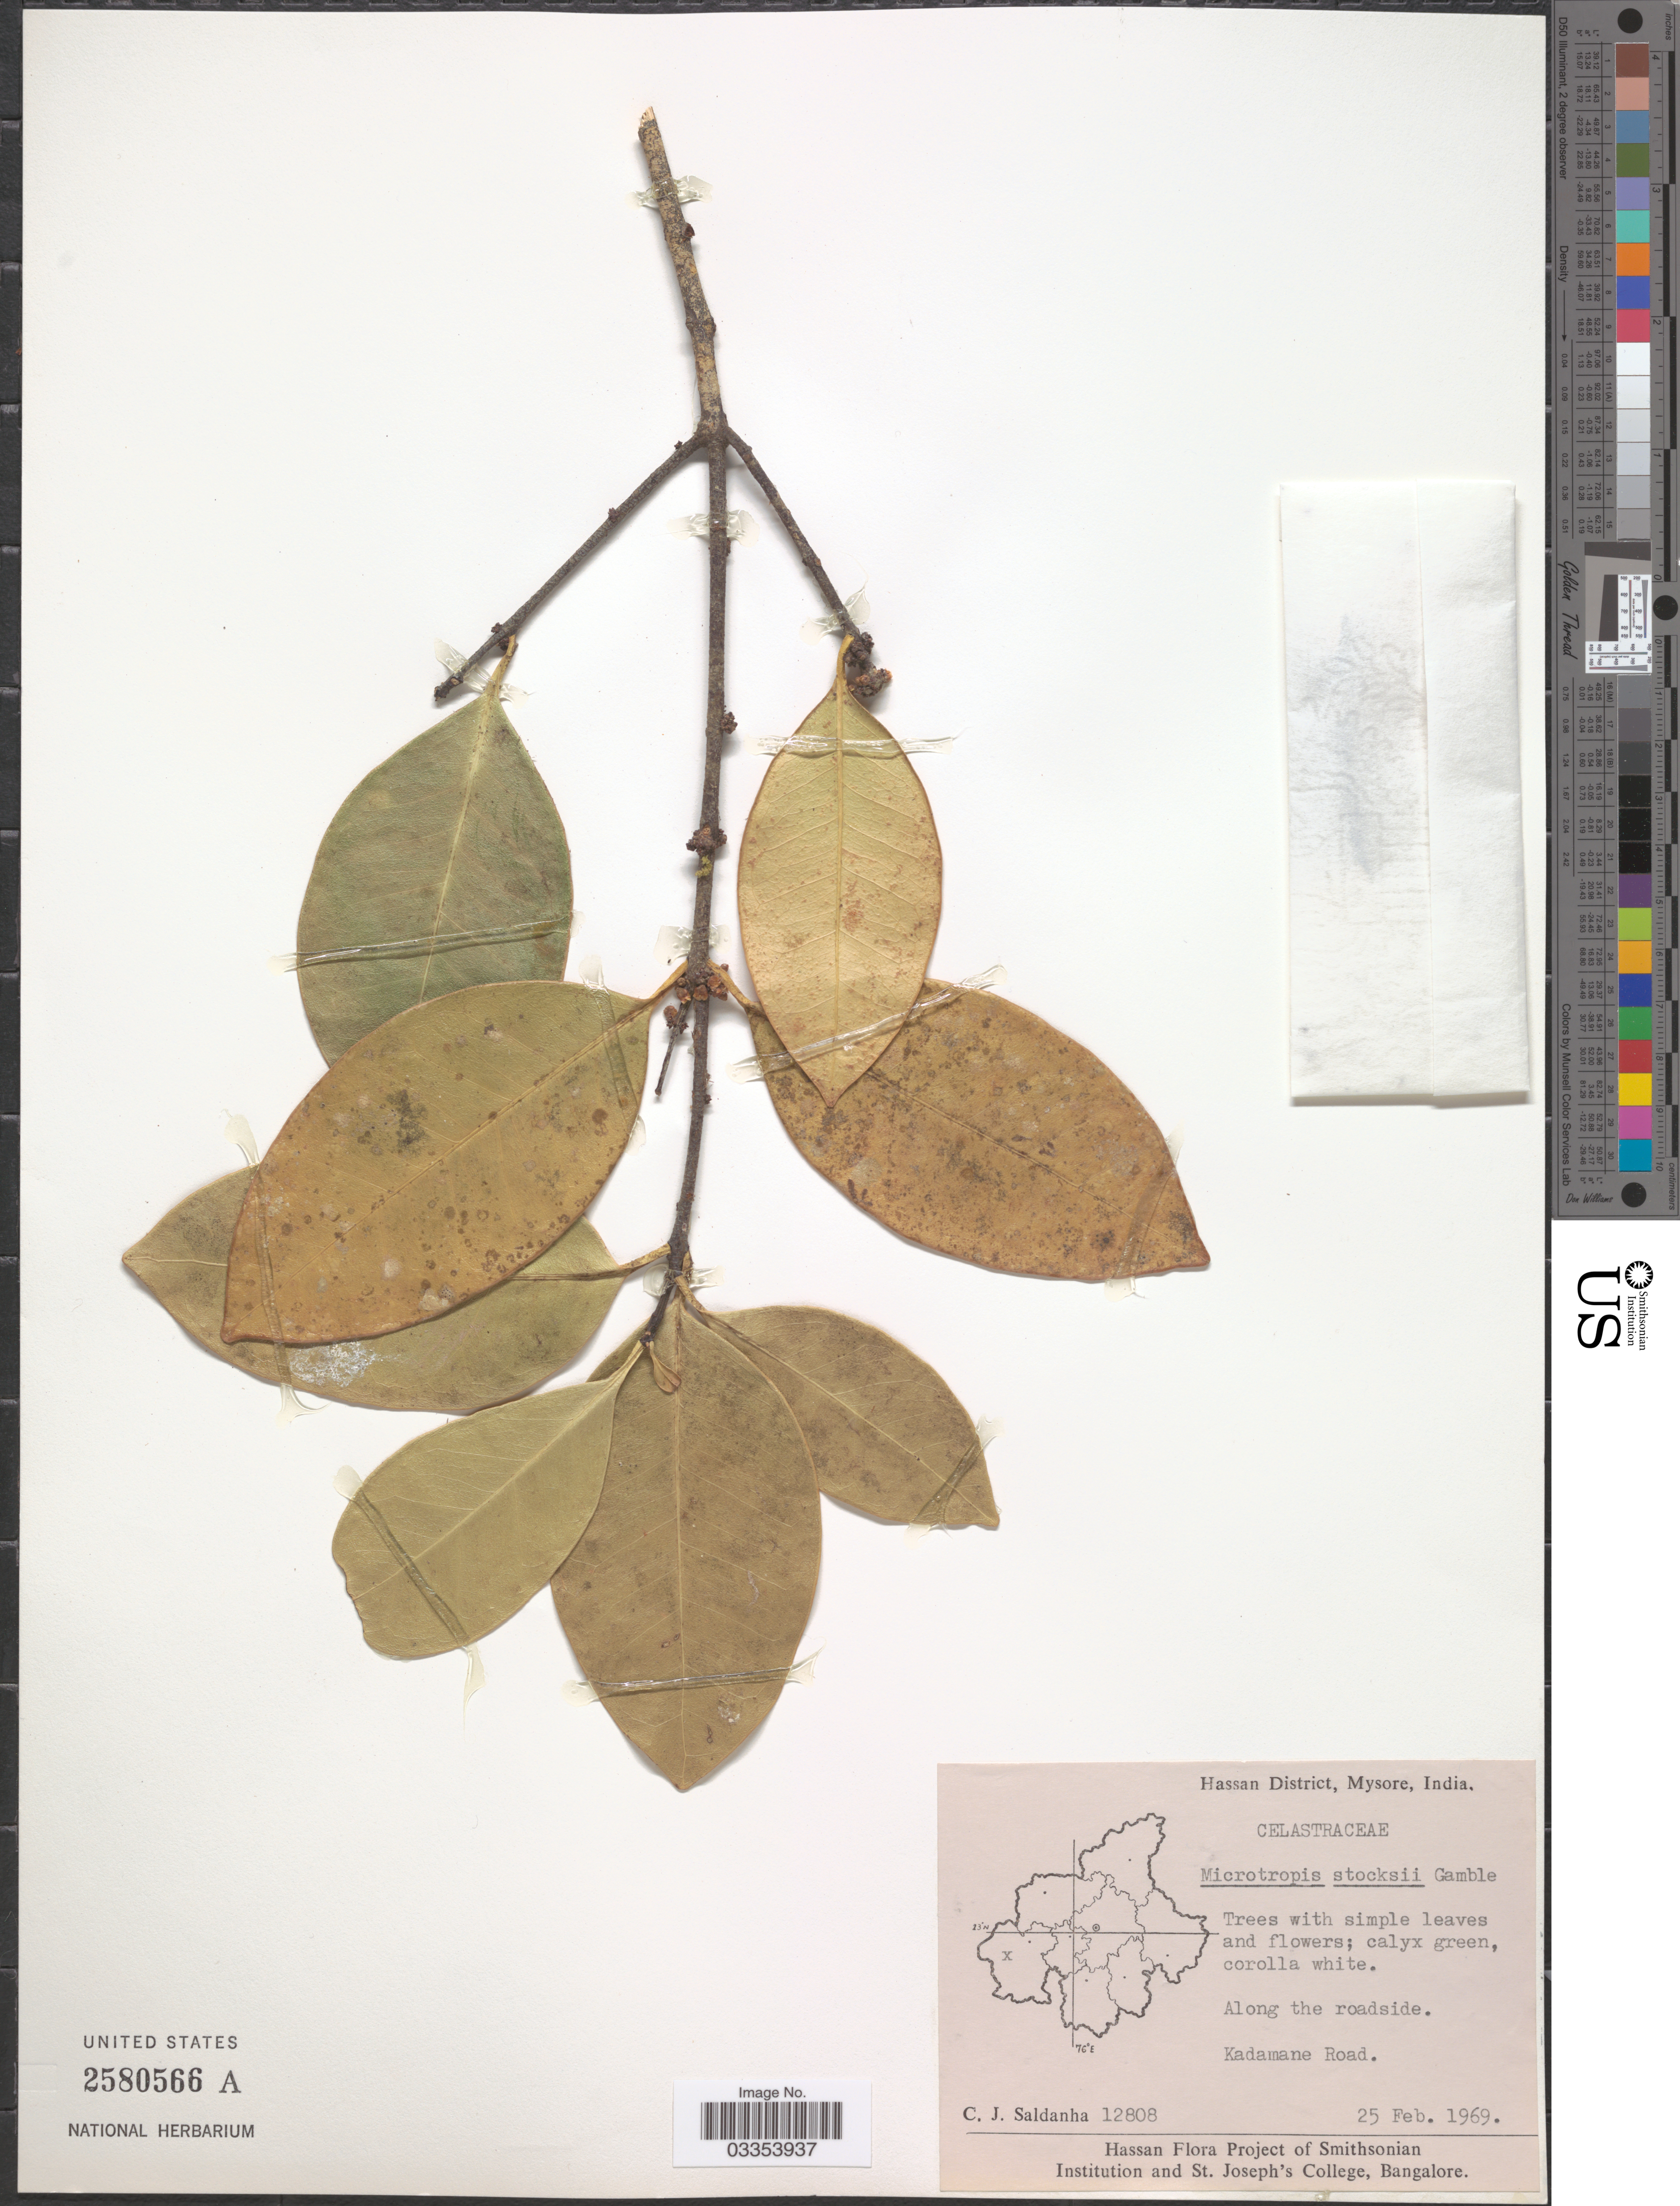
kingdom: Plantae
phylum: Tracheophyta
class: Magnoliopsida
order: Celastrales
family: Celastraceae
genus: Microtropis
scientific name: Microtropis stocksii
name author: Gamble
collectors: J. Saldanha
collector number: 12808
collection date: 1969-02-25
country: India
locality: Hassan District, Mysore. Along the roadside, Kadamane Road.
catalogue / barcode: US 2580566A